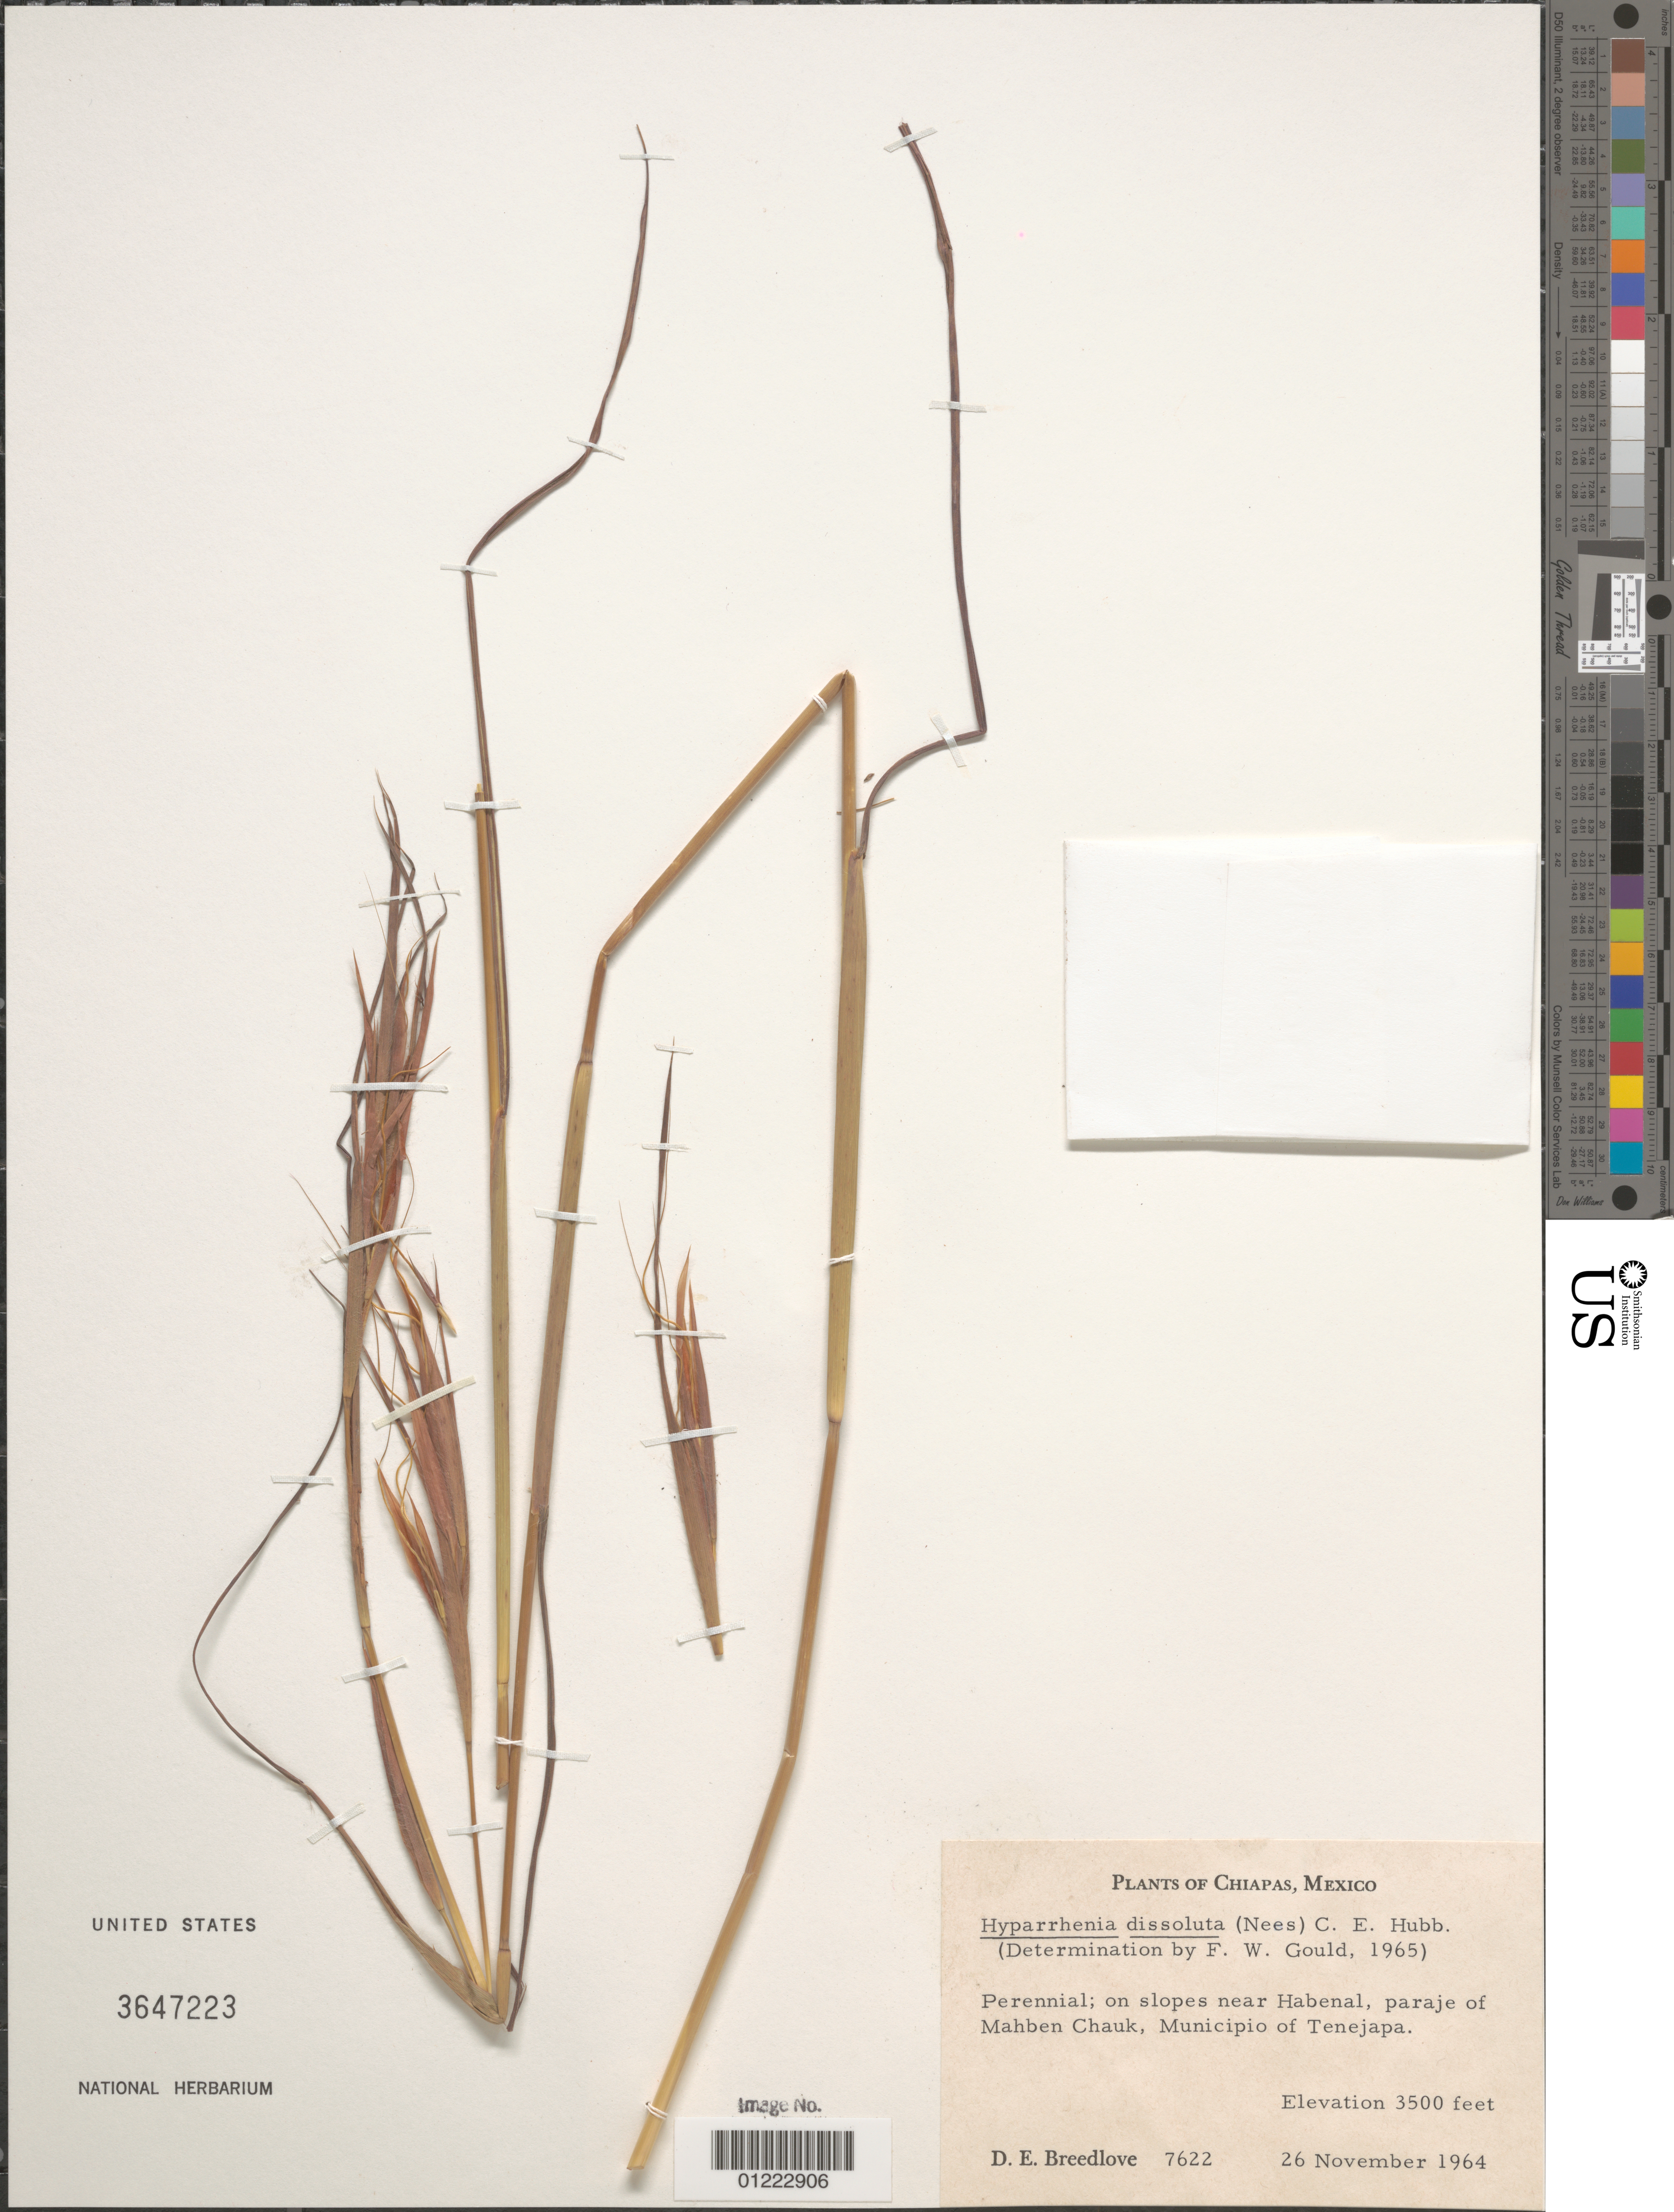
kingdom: Plantae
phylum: Tracheophyta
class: Liliopsida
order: Poales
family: Poaceae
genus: Hyparrhenia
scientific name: Hyparrhenia dissoluta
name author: (Nees ex Steud.) C.E. Hubb.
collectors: D. E. Breedlove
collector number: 7622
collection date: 1964-11-26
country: Mexico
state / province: Chiapas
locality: On slopes near Habenal, paraje of Mahben Chauk, Municipio of Tenejapa.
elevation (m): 1067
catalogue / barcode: US 3647223